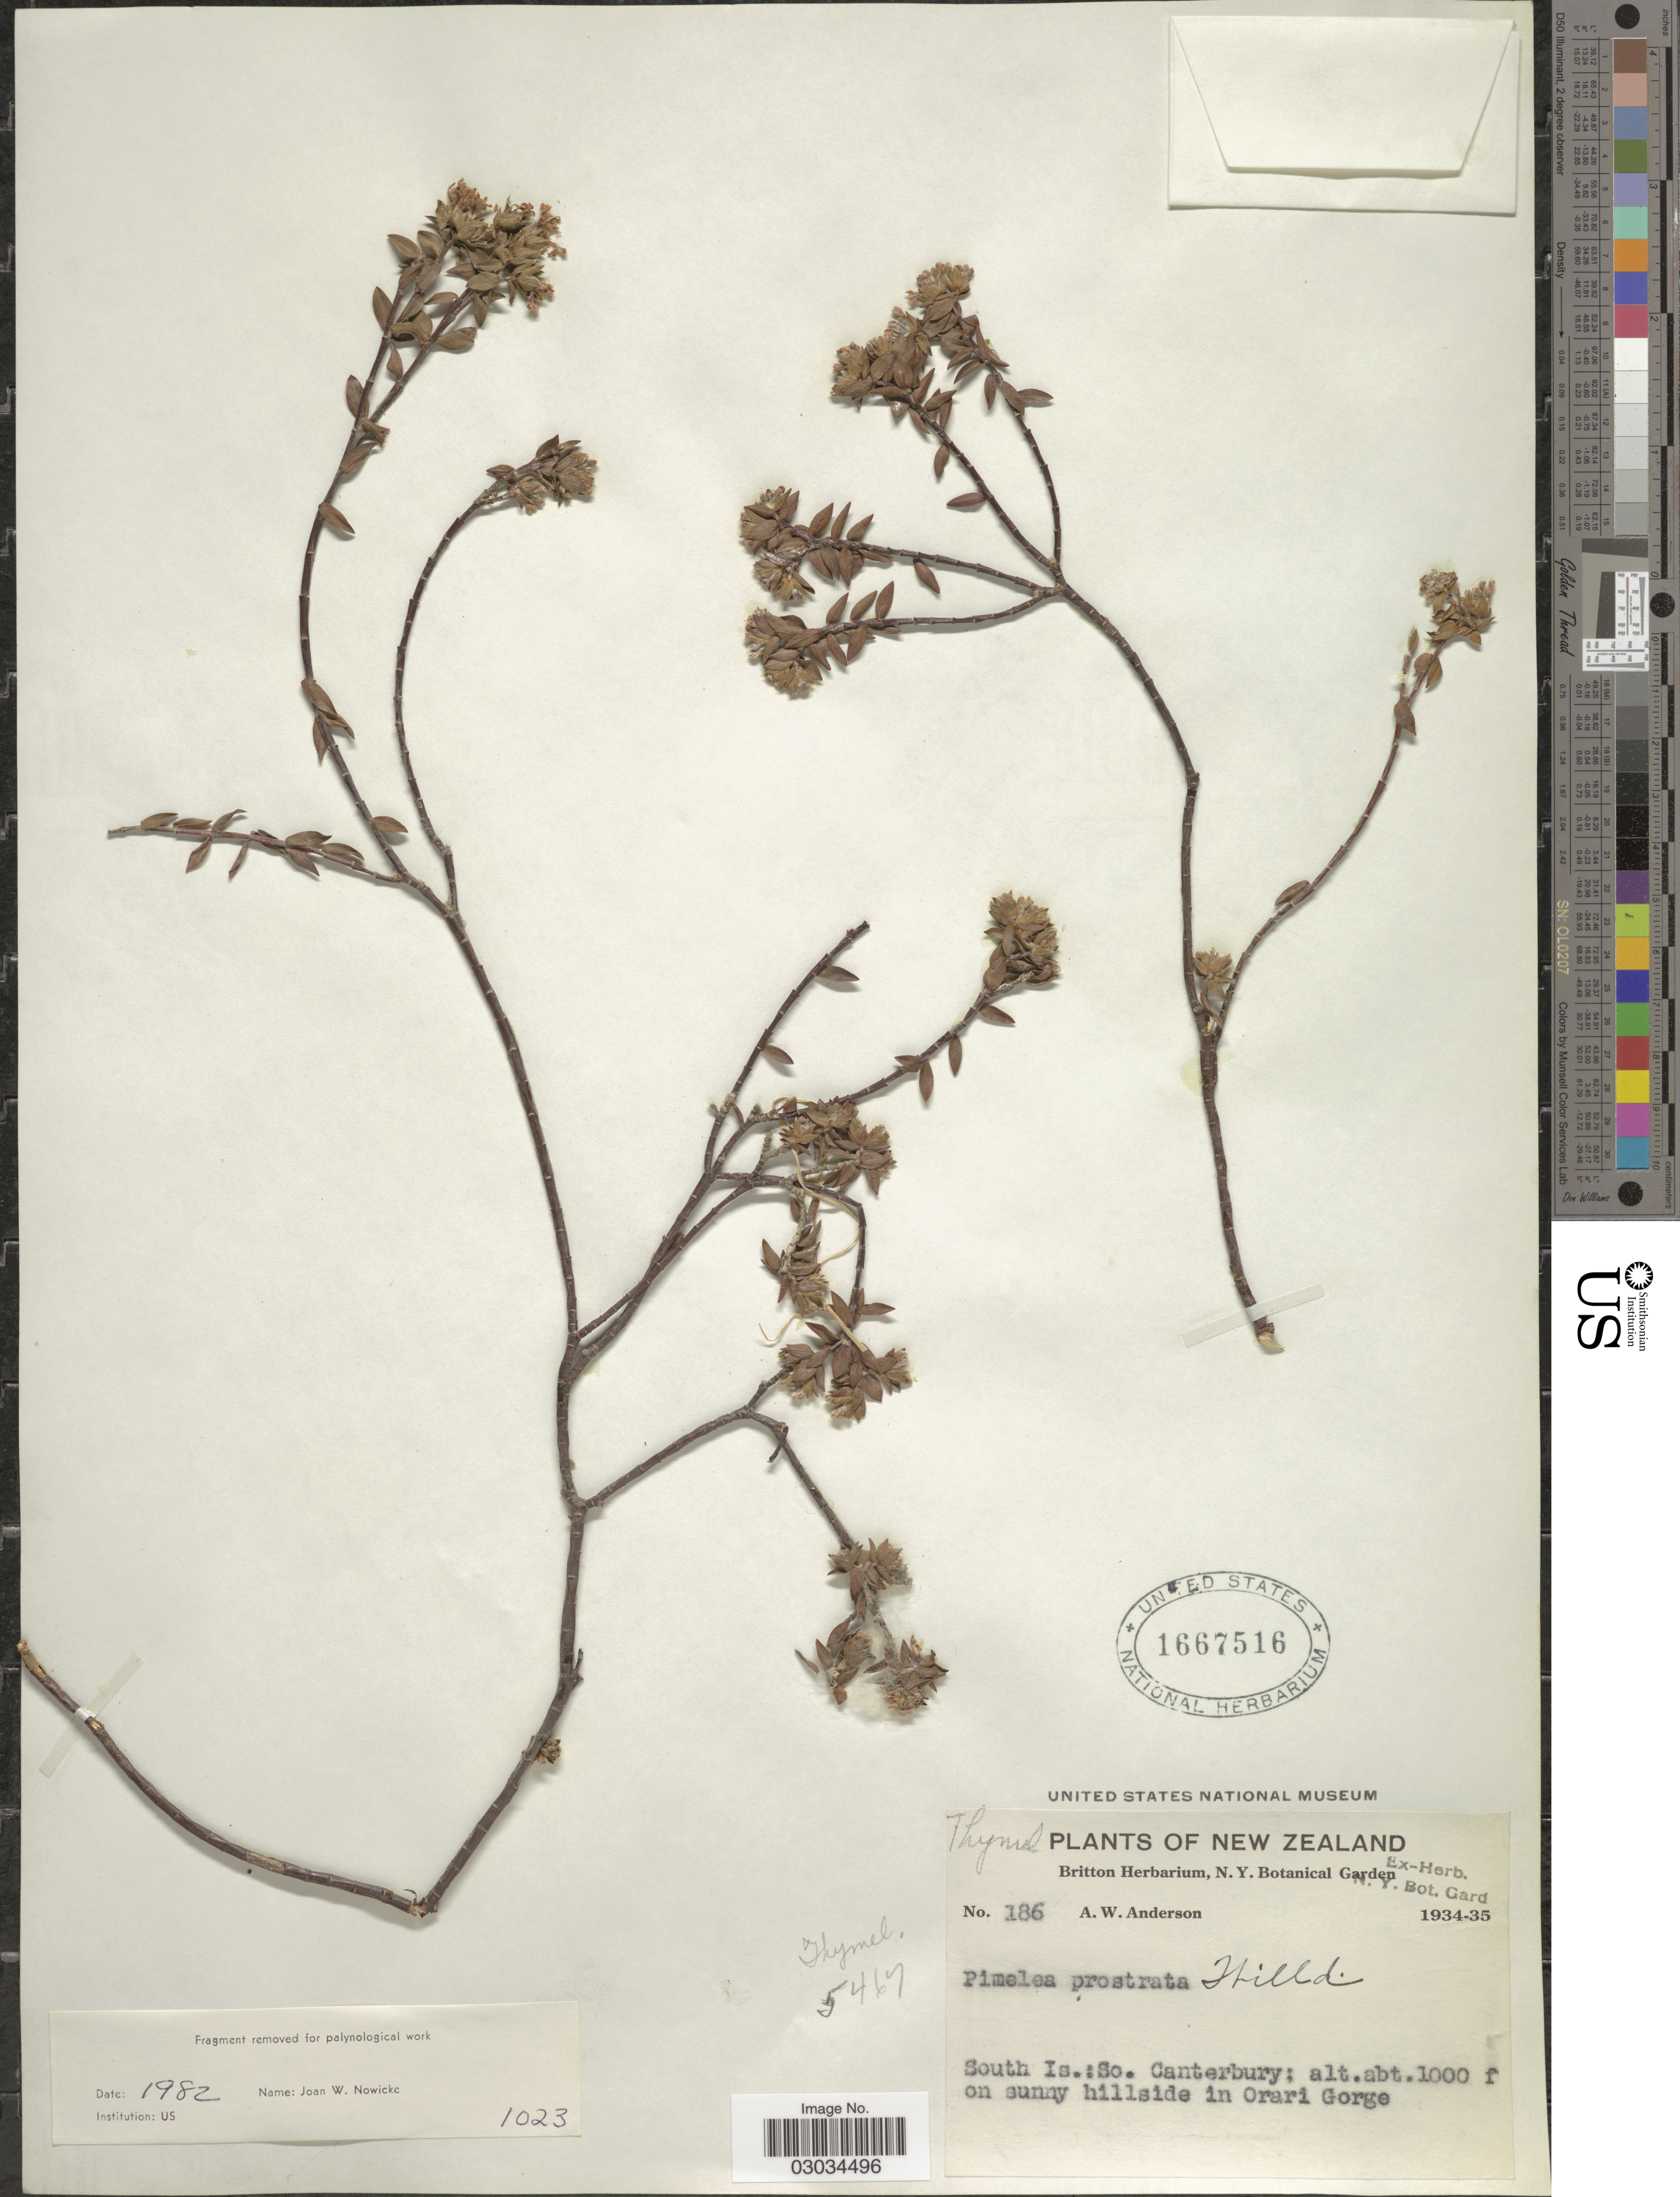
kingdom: Plantae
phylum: Tracheophyta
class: Magnoliopsida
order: Malvales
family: Thymelaeaceae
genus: Pimelea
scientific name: Pimelea prostrata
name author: Willd.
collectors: A. W. Anderson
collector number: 186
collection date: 1934/1935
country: New Zealand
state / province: Canterbury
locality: South Is.: So. Canterbury; on sunny hillside in Orari Gorge.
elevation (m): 305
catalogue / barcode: US 1667516